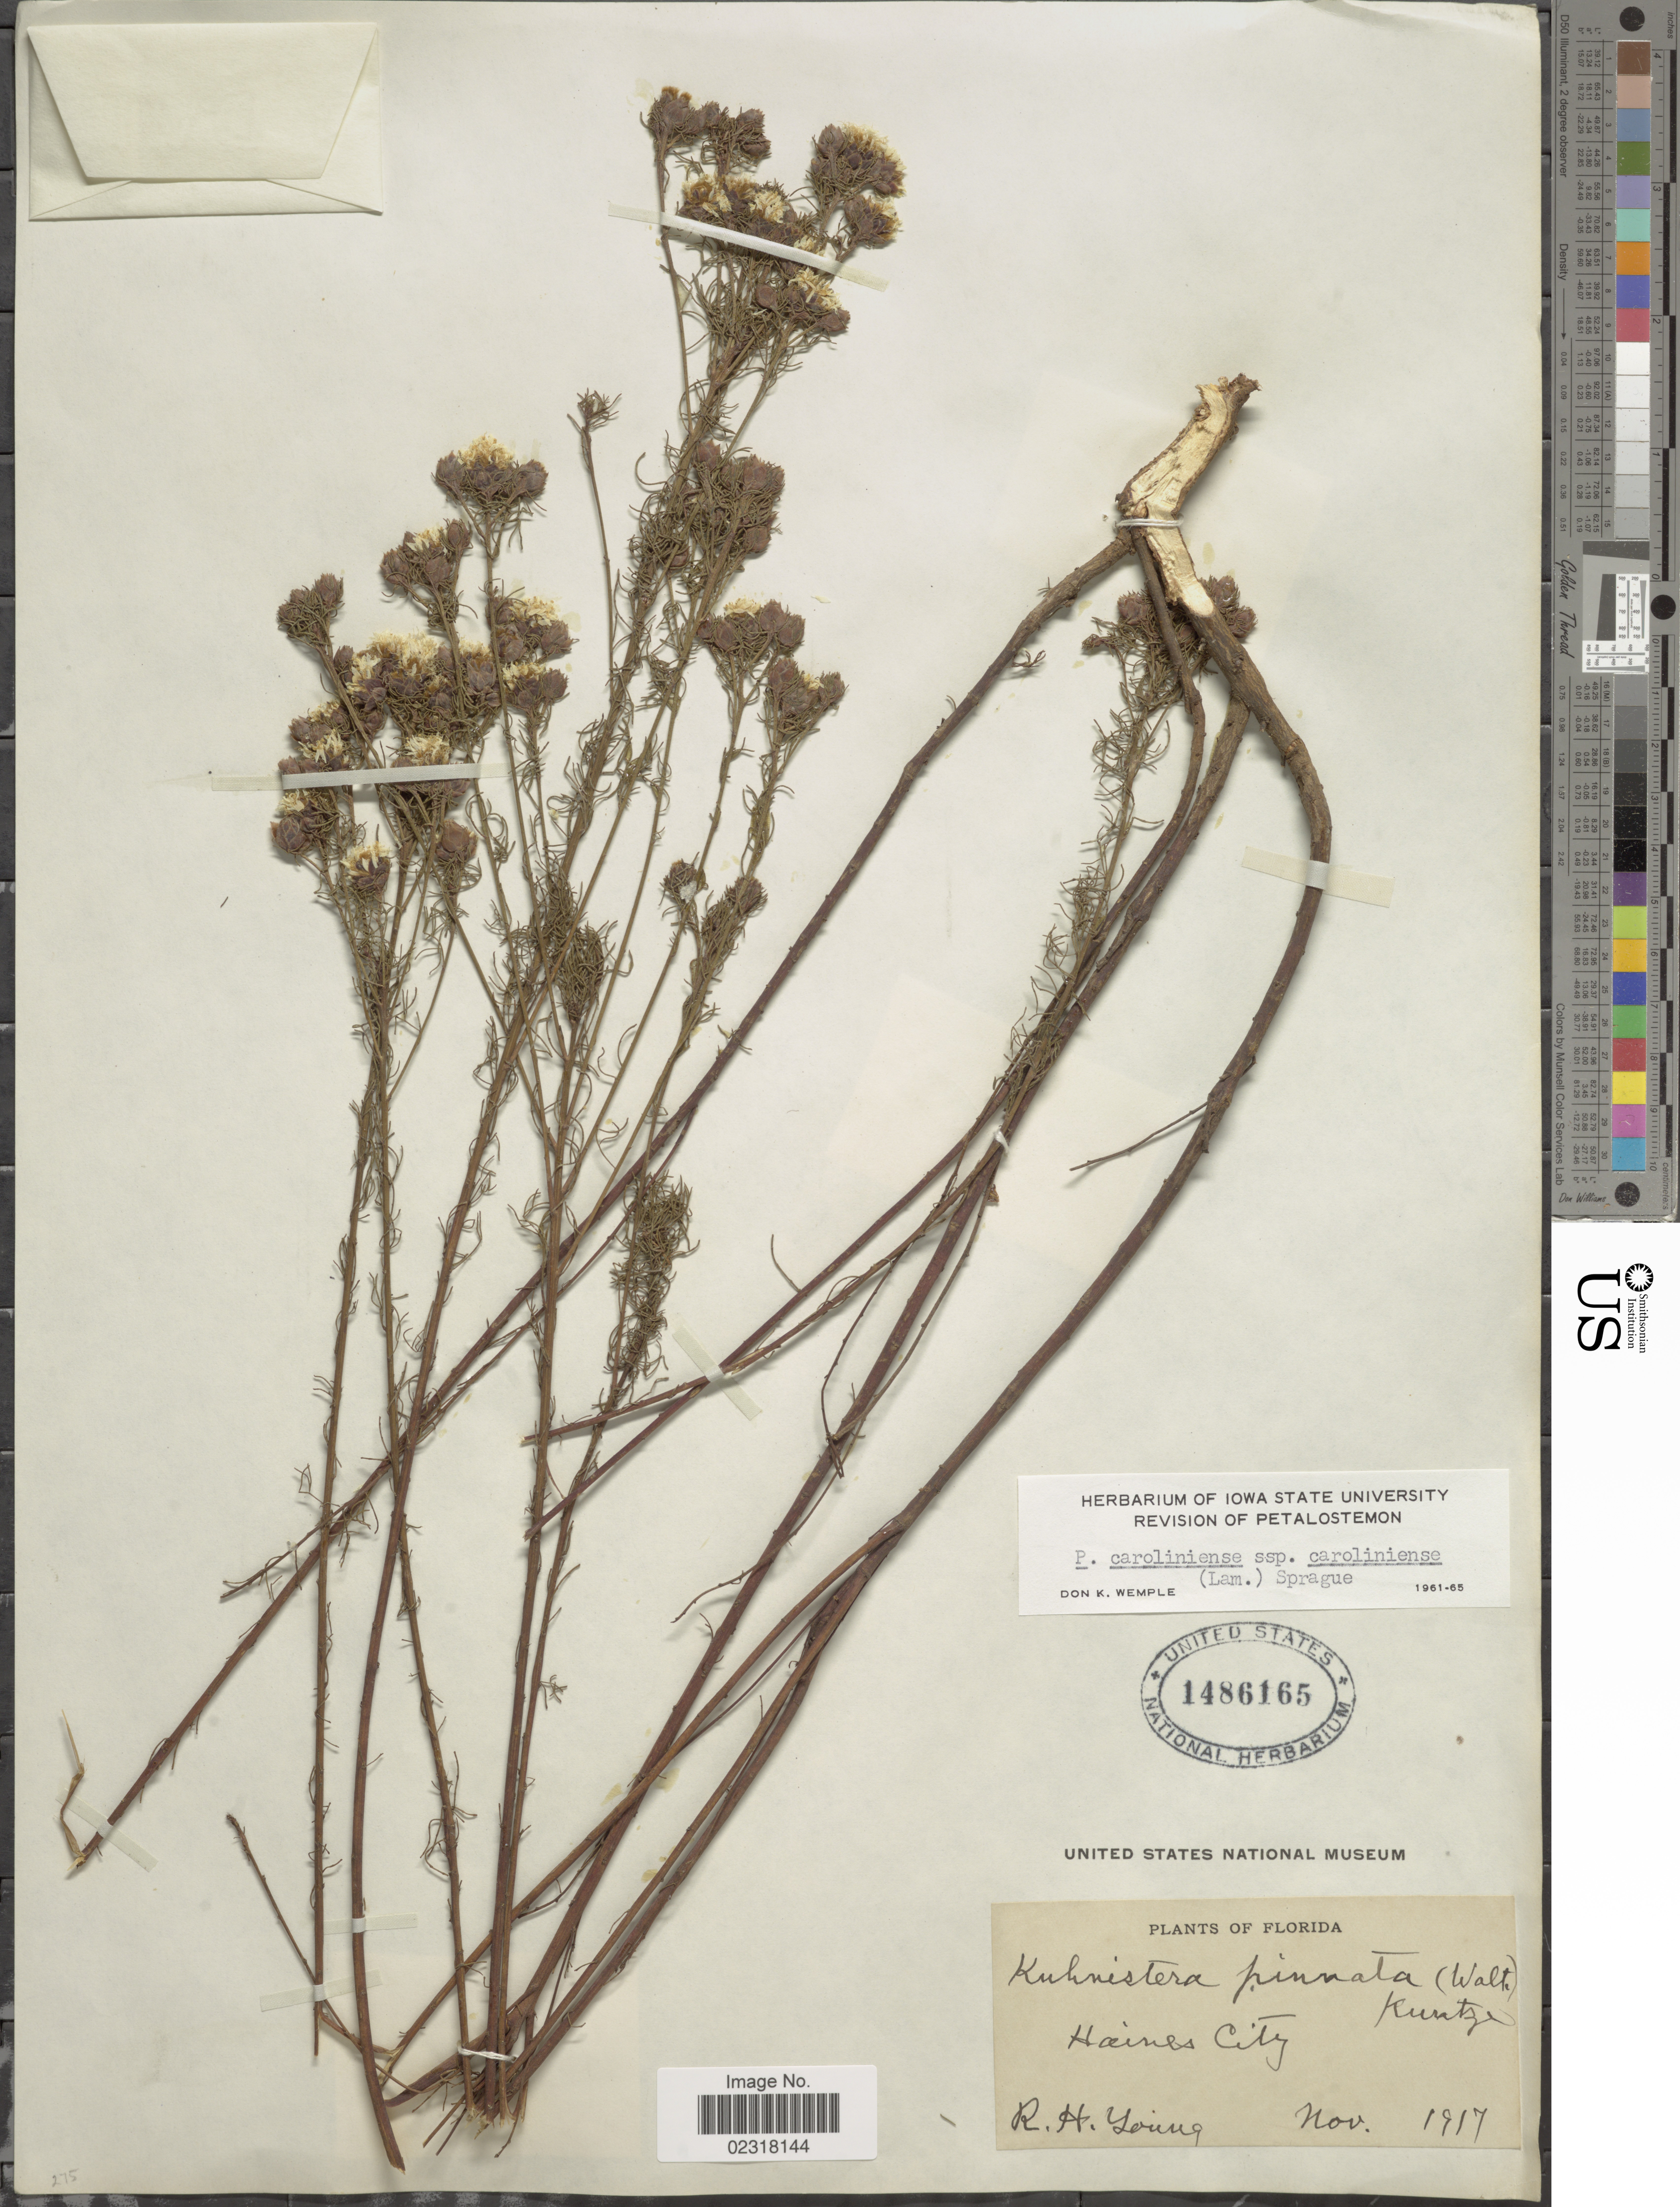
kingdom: Plantae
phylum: Tracheophyta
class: Magnoliopsida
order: Fabales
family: Fabaceae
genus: Dalea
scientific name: Dalea pinnata var. pinnata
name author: (J.F. Gmel.) Barneby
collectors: R. Young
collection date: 1917-11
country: United States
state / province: Florida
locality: Haines City.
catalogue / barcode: US 1486165